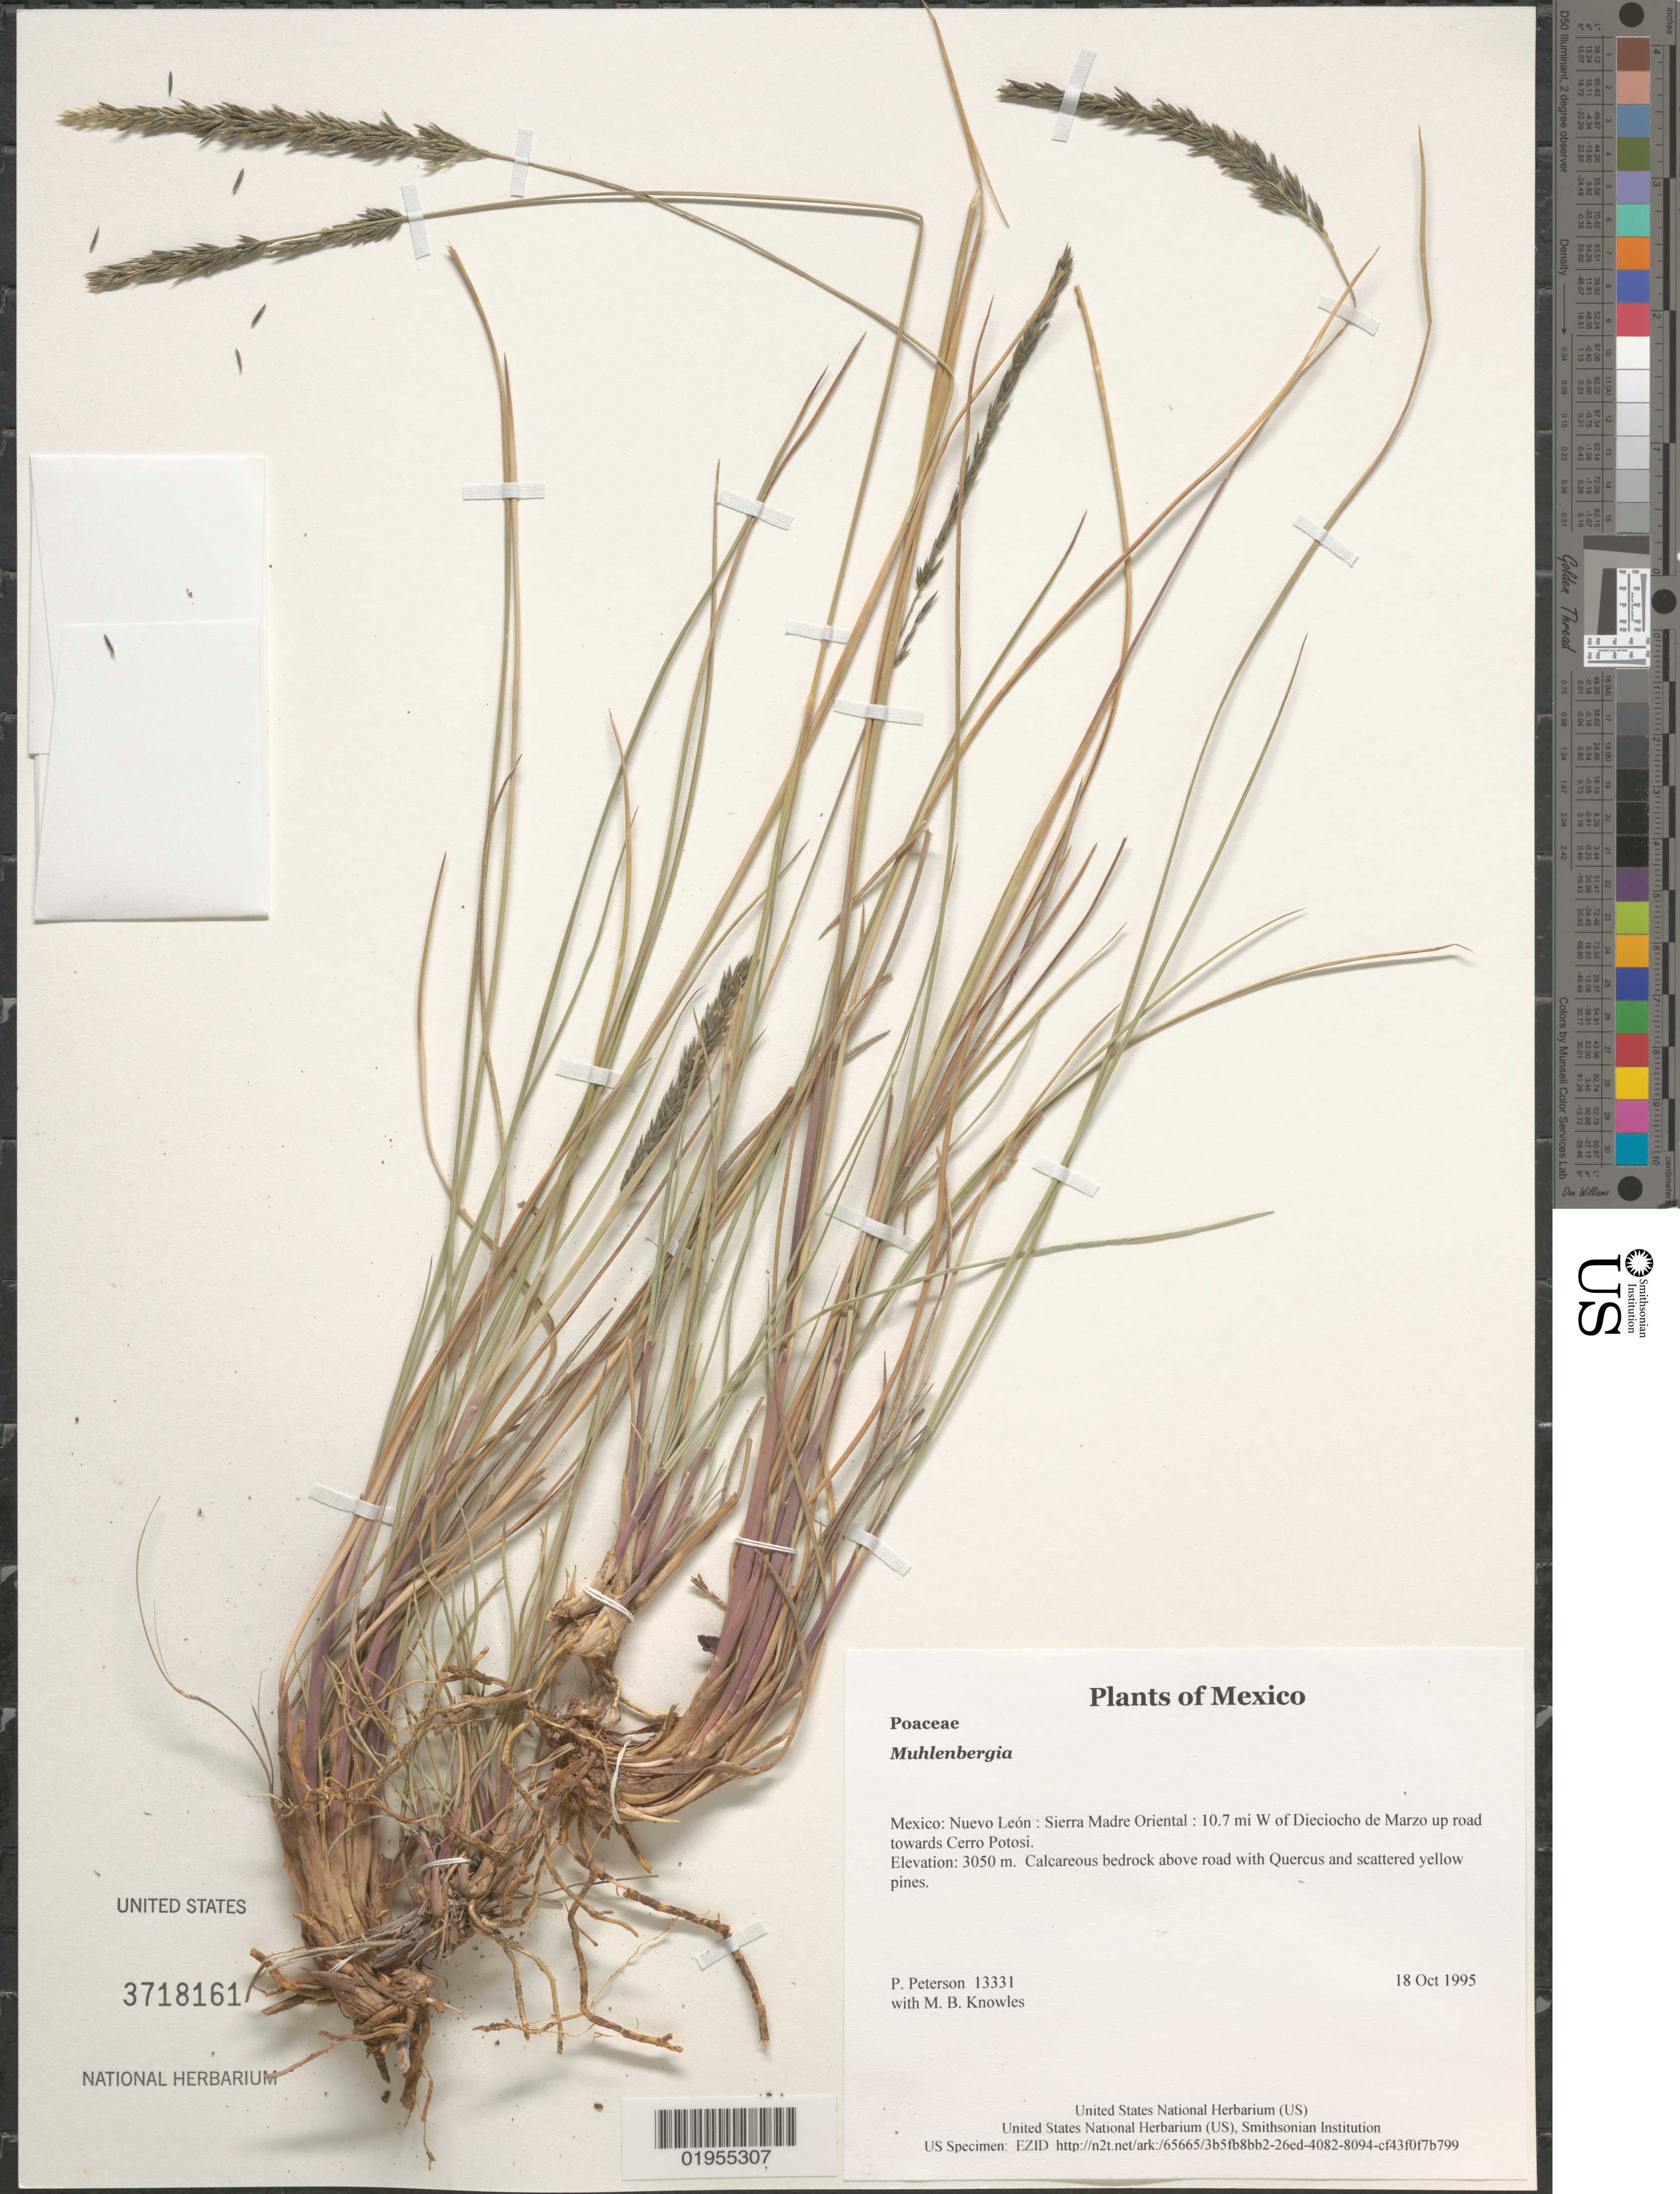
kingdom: Plantae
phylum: Tracheophyta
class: Liliopsida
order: Poales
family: Poaceae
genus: Muhlenbergia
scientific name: Muhlenbergia sp.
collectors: P. M. Peterson & M. B. Knowles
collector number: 13331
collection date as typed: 18 Oct 1995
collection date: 1995-10-18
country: Mexico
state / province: Nuevo León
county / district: Sierra Madre Oriental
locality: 10.7 mi W of Dieciocho de Marzo up road towards Cerro Potosi.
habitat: Calcareous bedrock above road with Quercus and scattered yellow pines.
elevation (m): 3050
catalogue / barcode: US 3718161